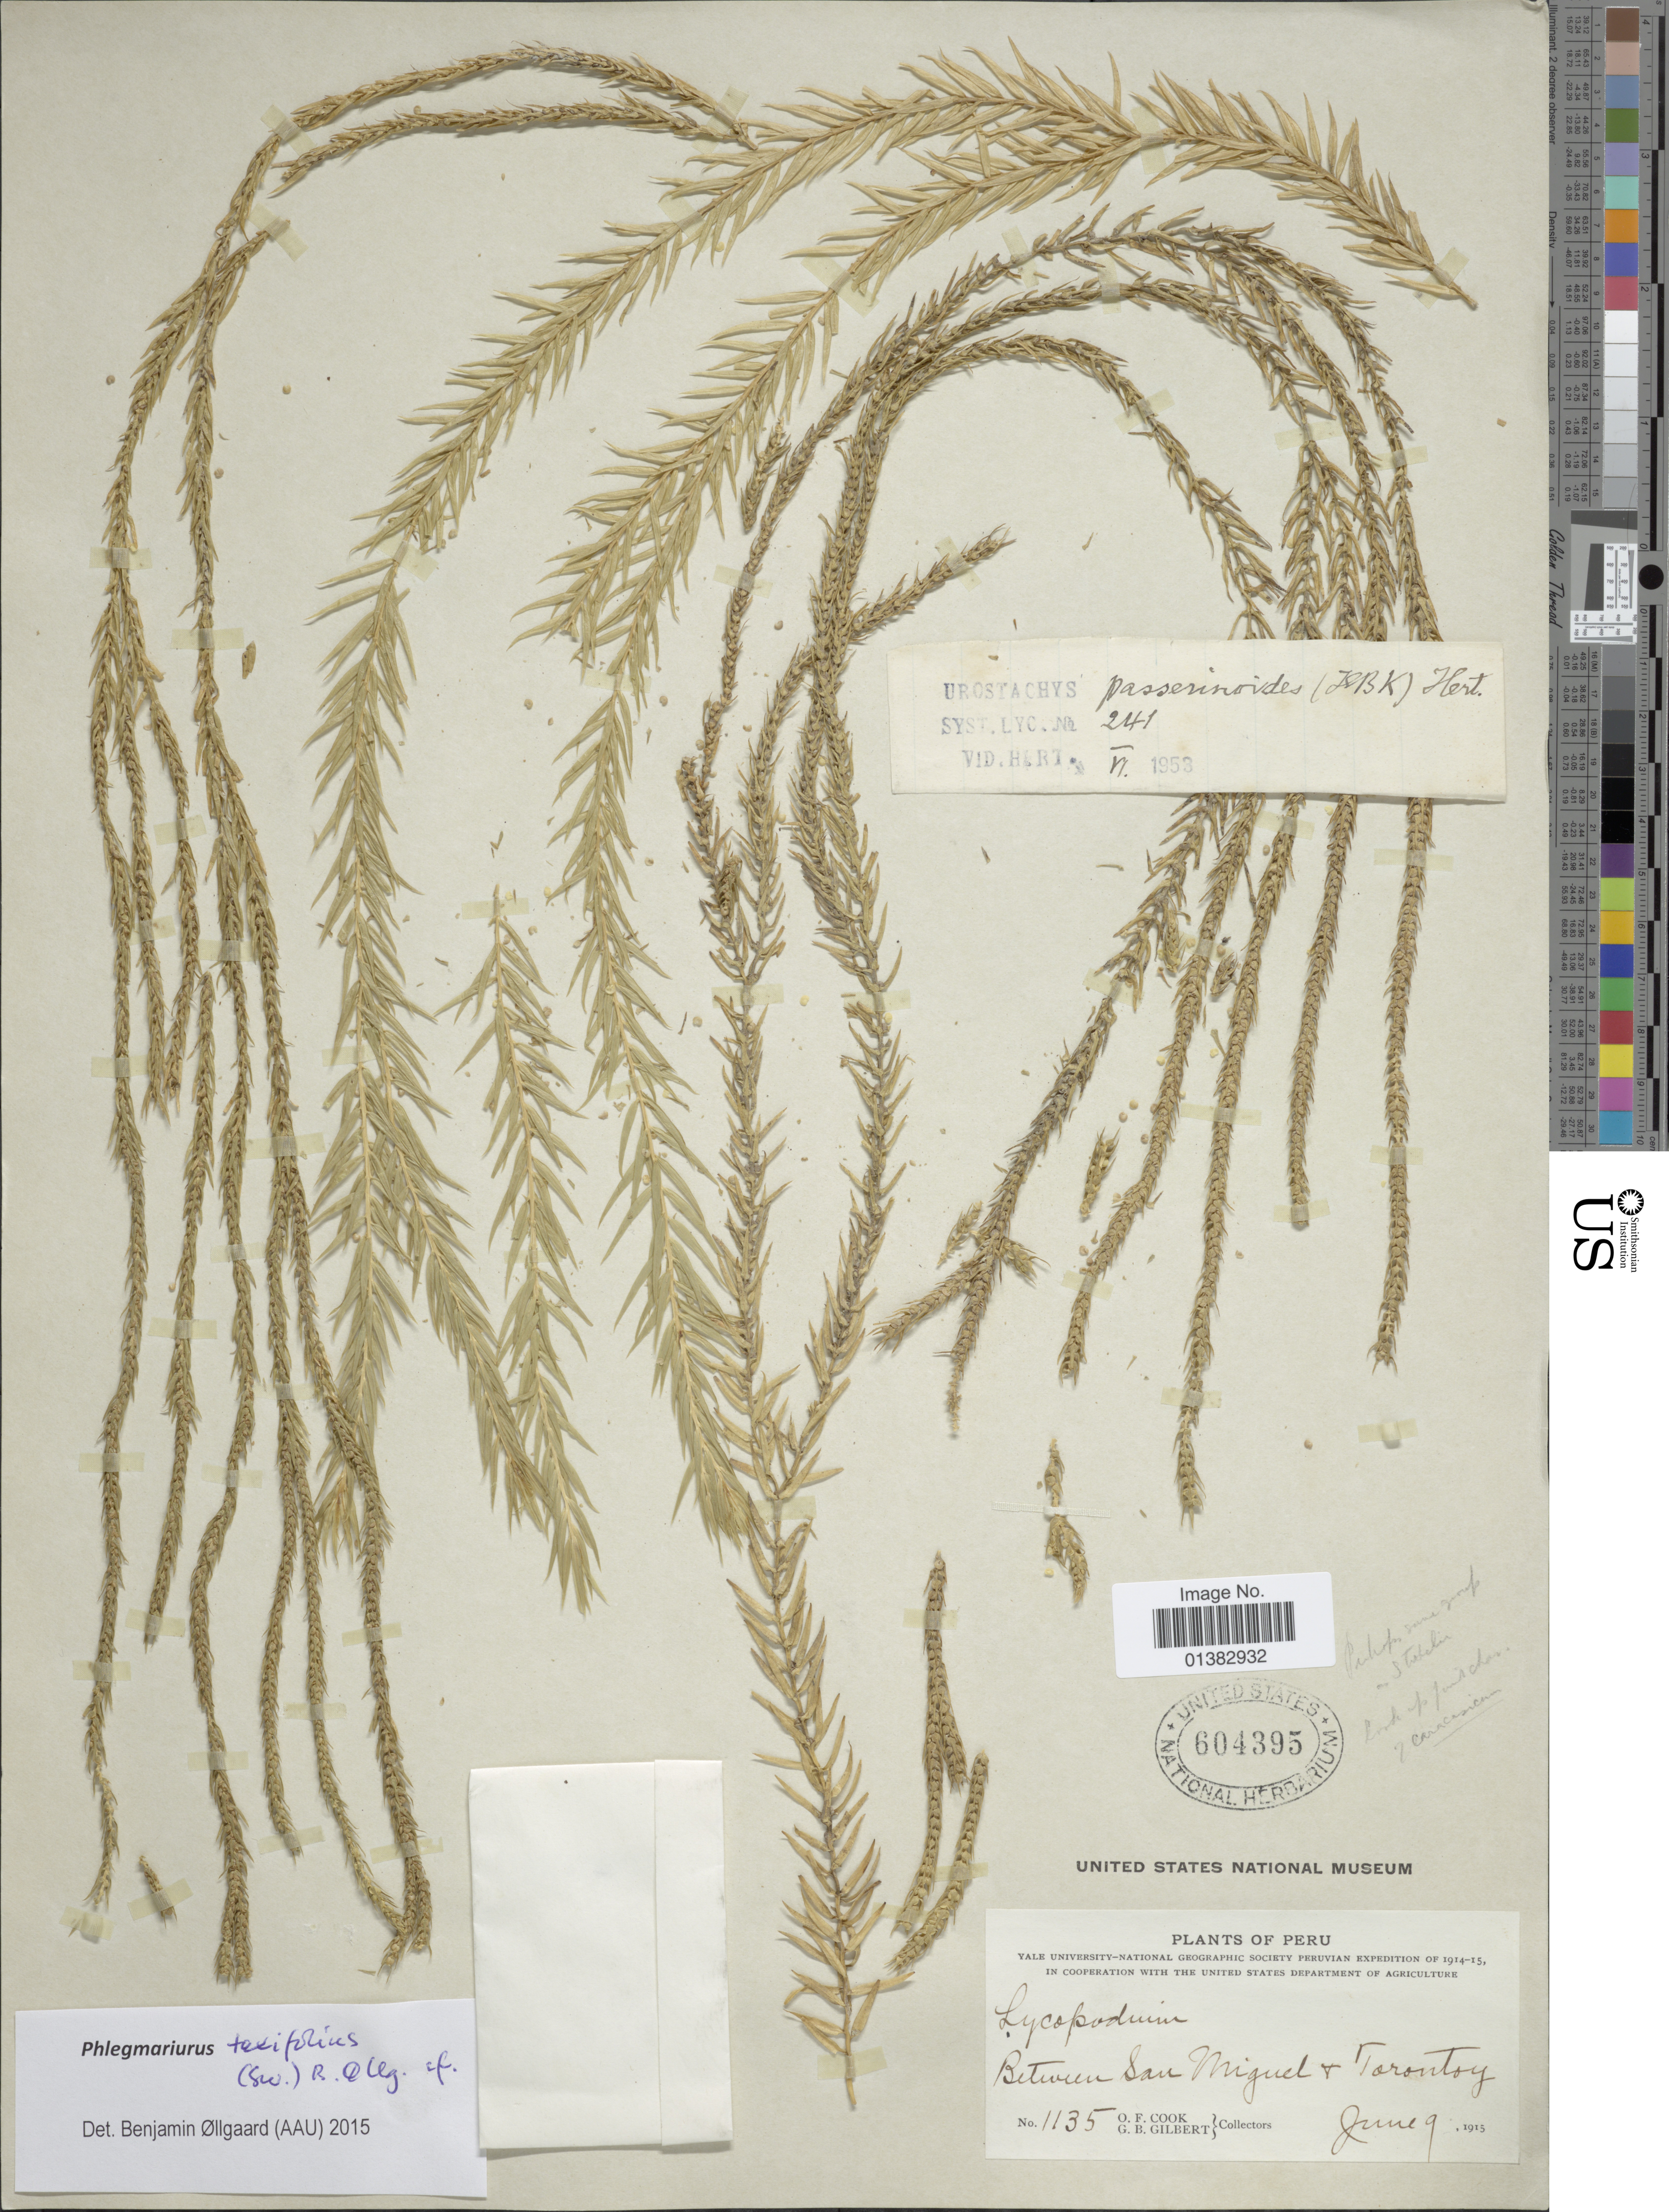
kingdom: Plantae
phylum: Tracheophyta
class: Lycopodiopsida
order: Lycopodiales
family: Lycopodiaceae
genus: Phlegmariurus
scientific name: Phlegmariurus taxifolius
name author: (Sw.) Á. Löve & D. Löve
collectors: O. F. Cook & G. B. Gilbert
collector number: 1135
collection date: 1915-06-09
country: Peru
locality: Between San Miguel + Torontoy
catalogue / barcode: US 604395